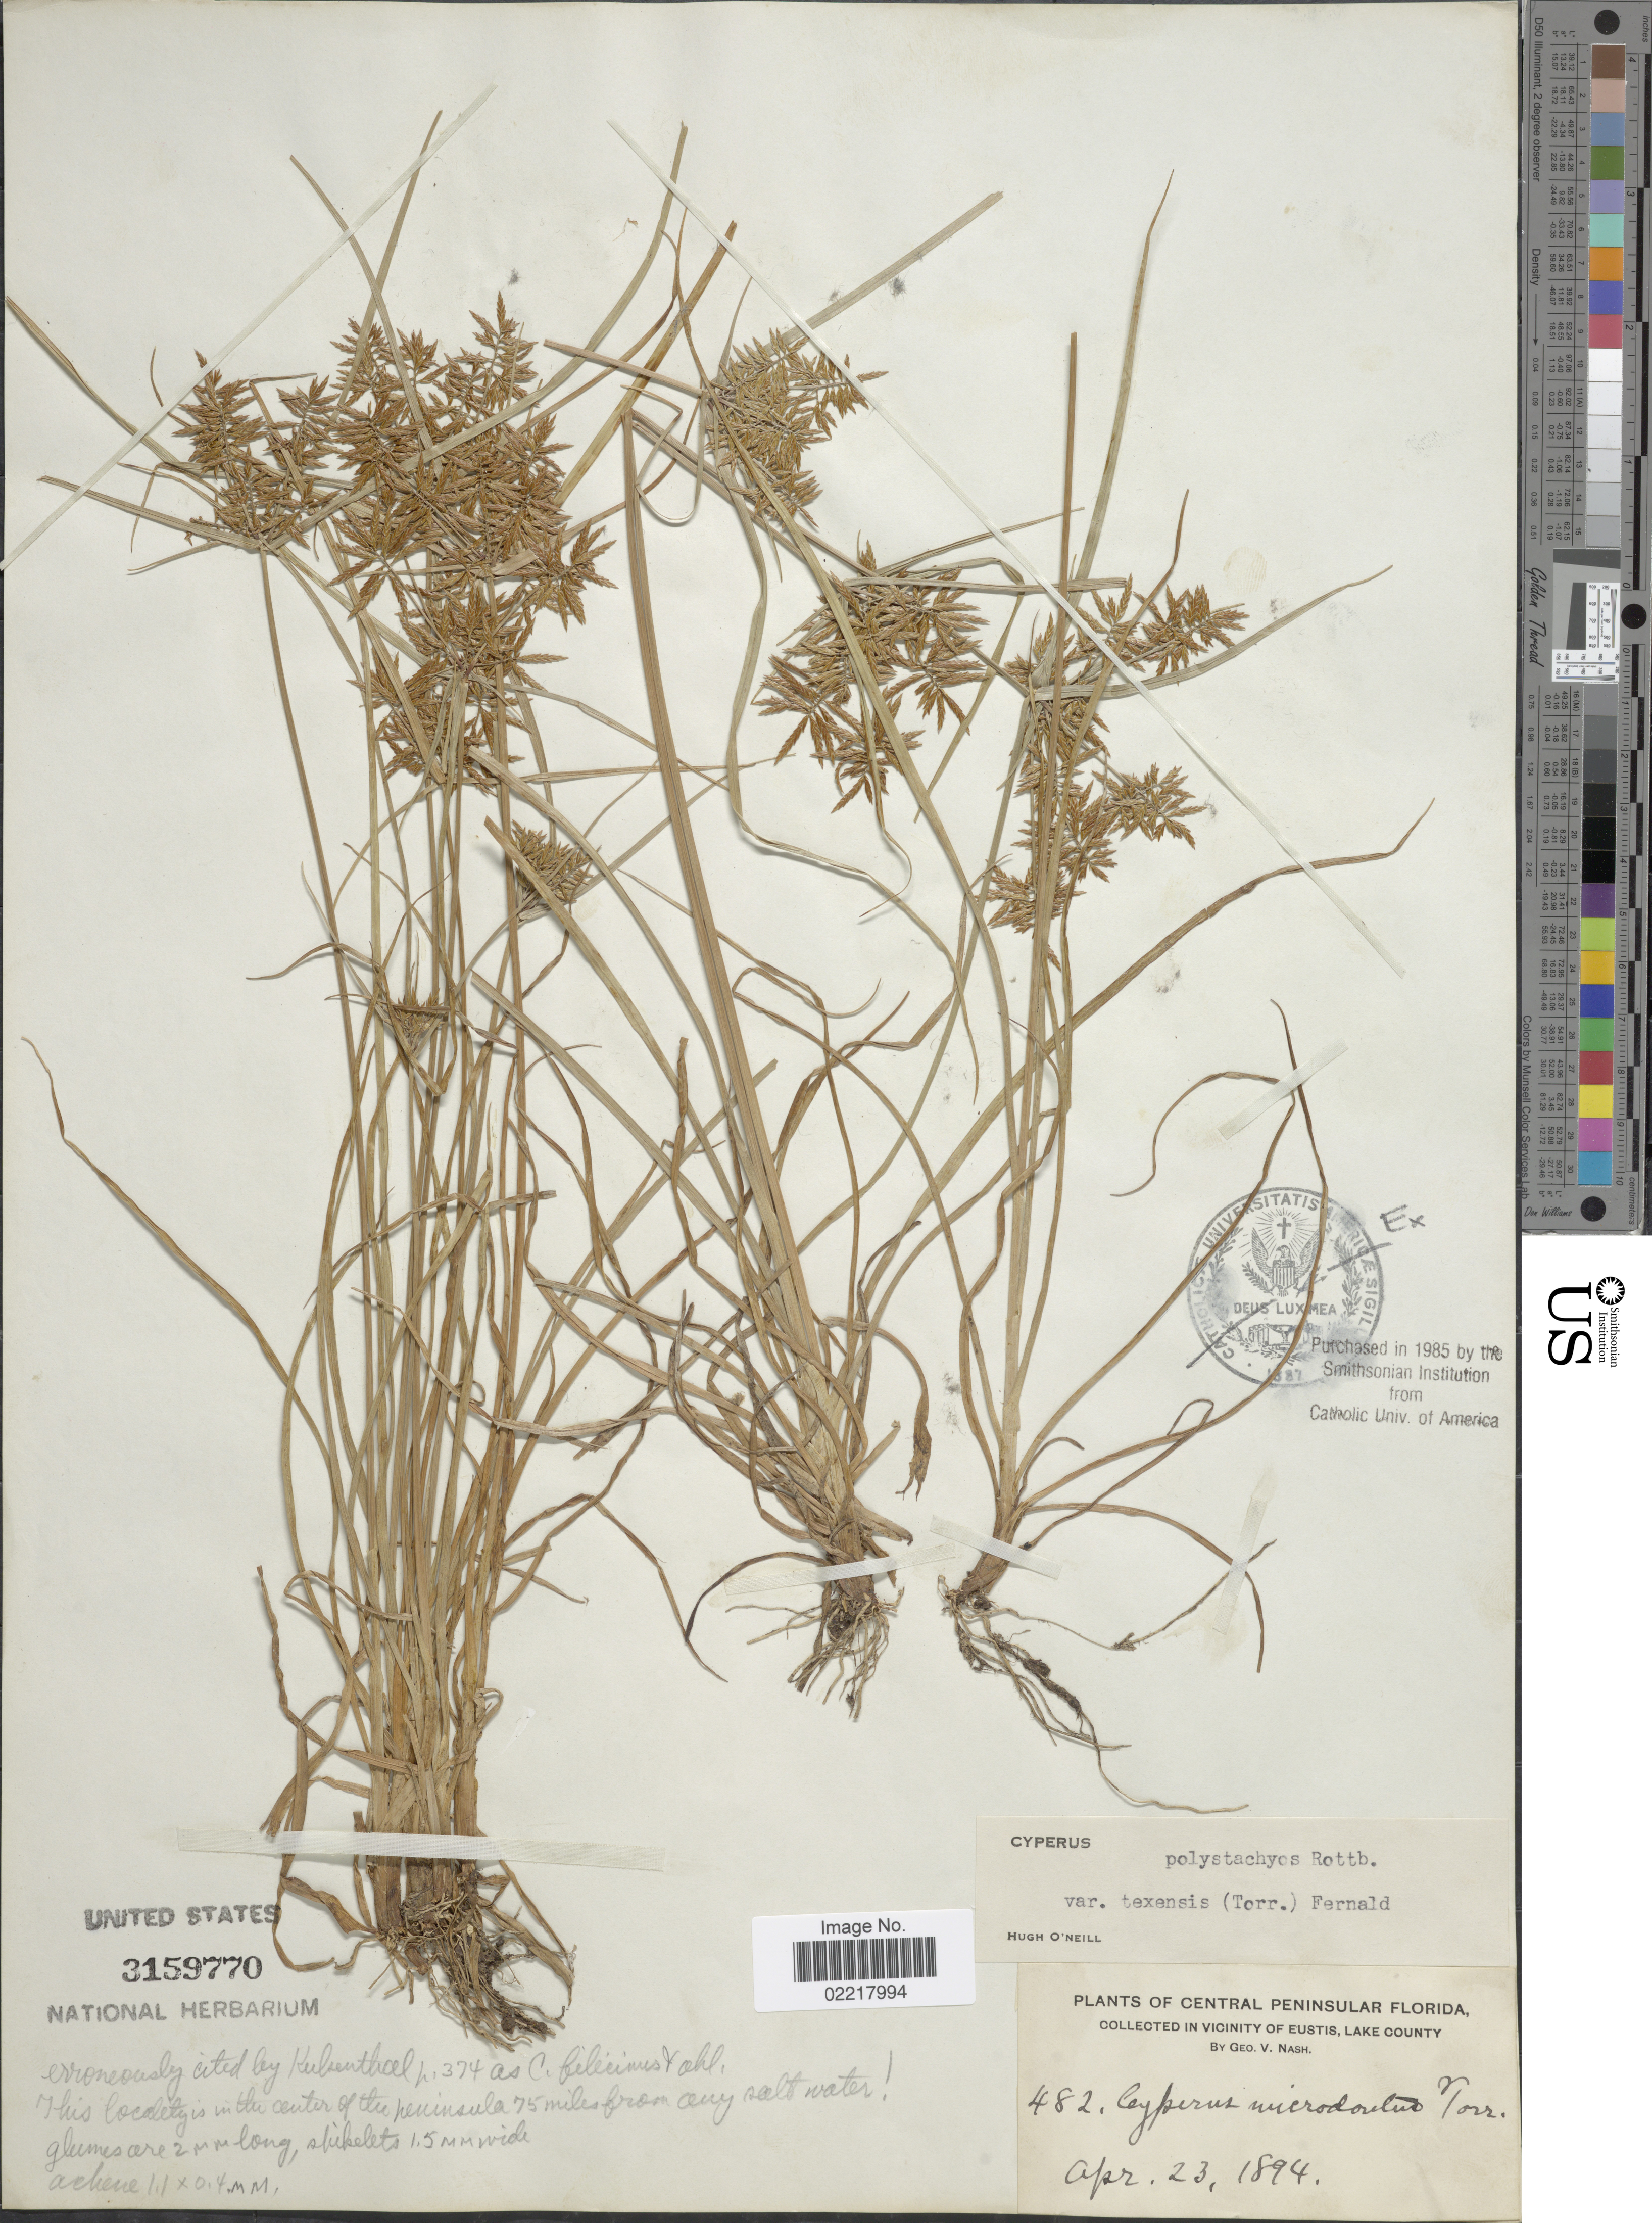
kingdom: Plantae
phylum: Tracheophyta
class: Liliopsida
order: Poales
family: Cyperaceae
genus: Cyperus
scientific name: Cyperus polystachyos var. texensis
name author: (Torr.) Fernald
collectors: G. V. Nash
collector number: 482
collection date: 1894-04-23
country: United States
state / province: Florida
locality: Central Peninsular Florida, In Vicinity of Eustis, Lake County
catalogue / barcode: US 3159770